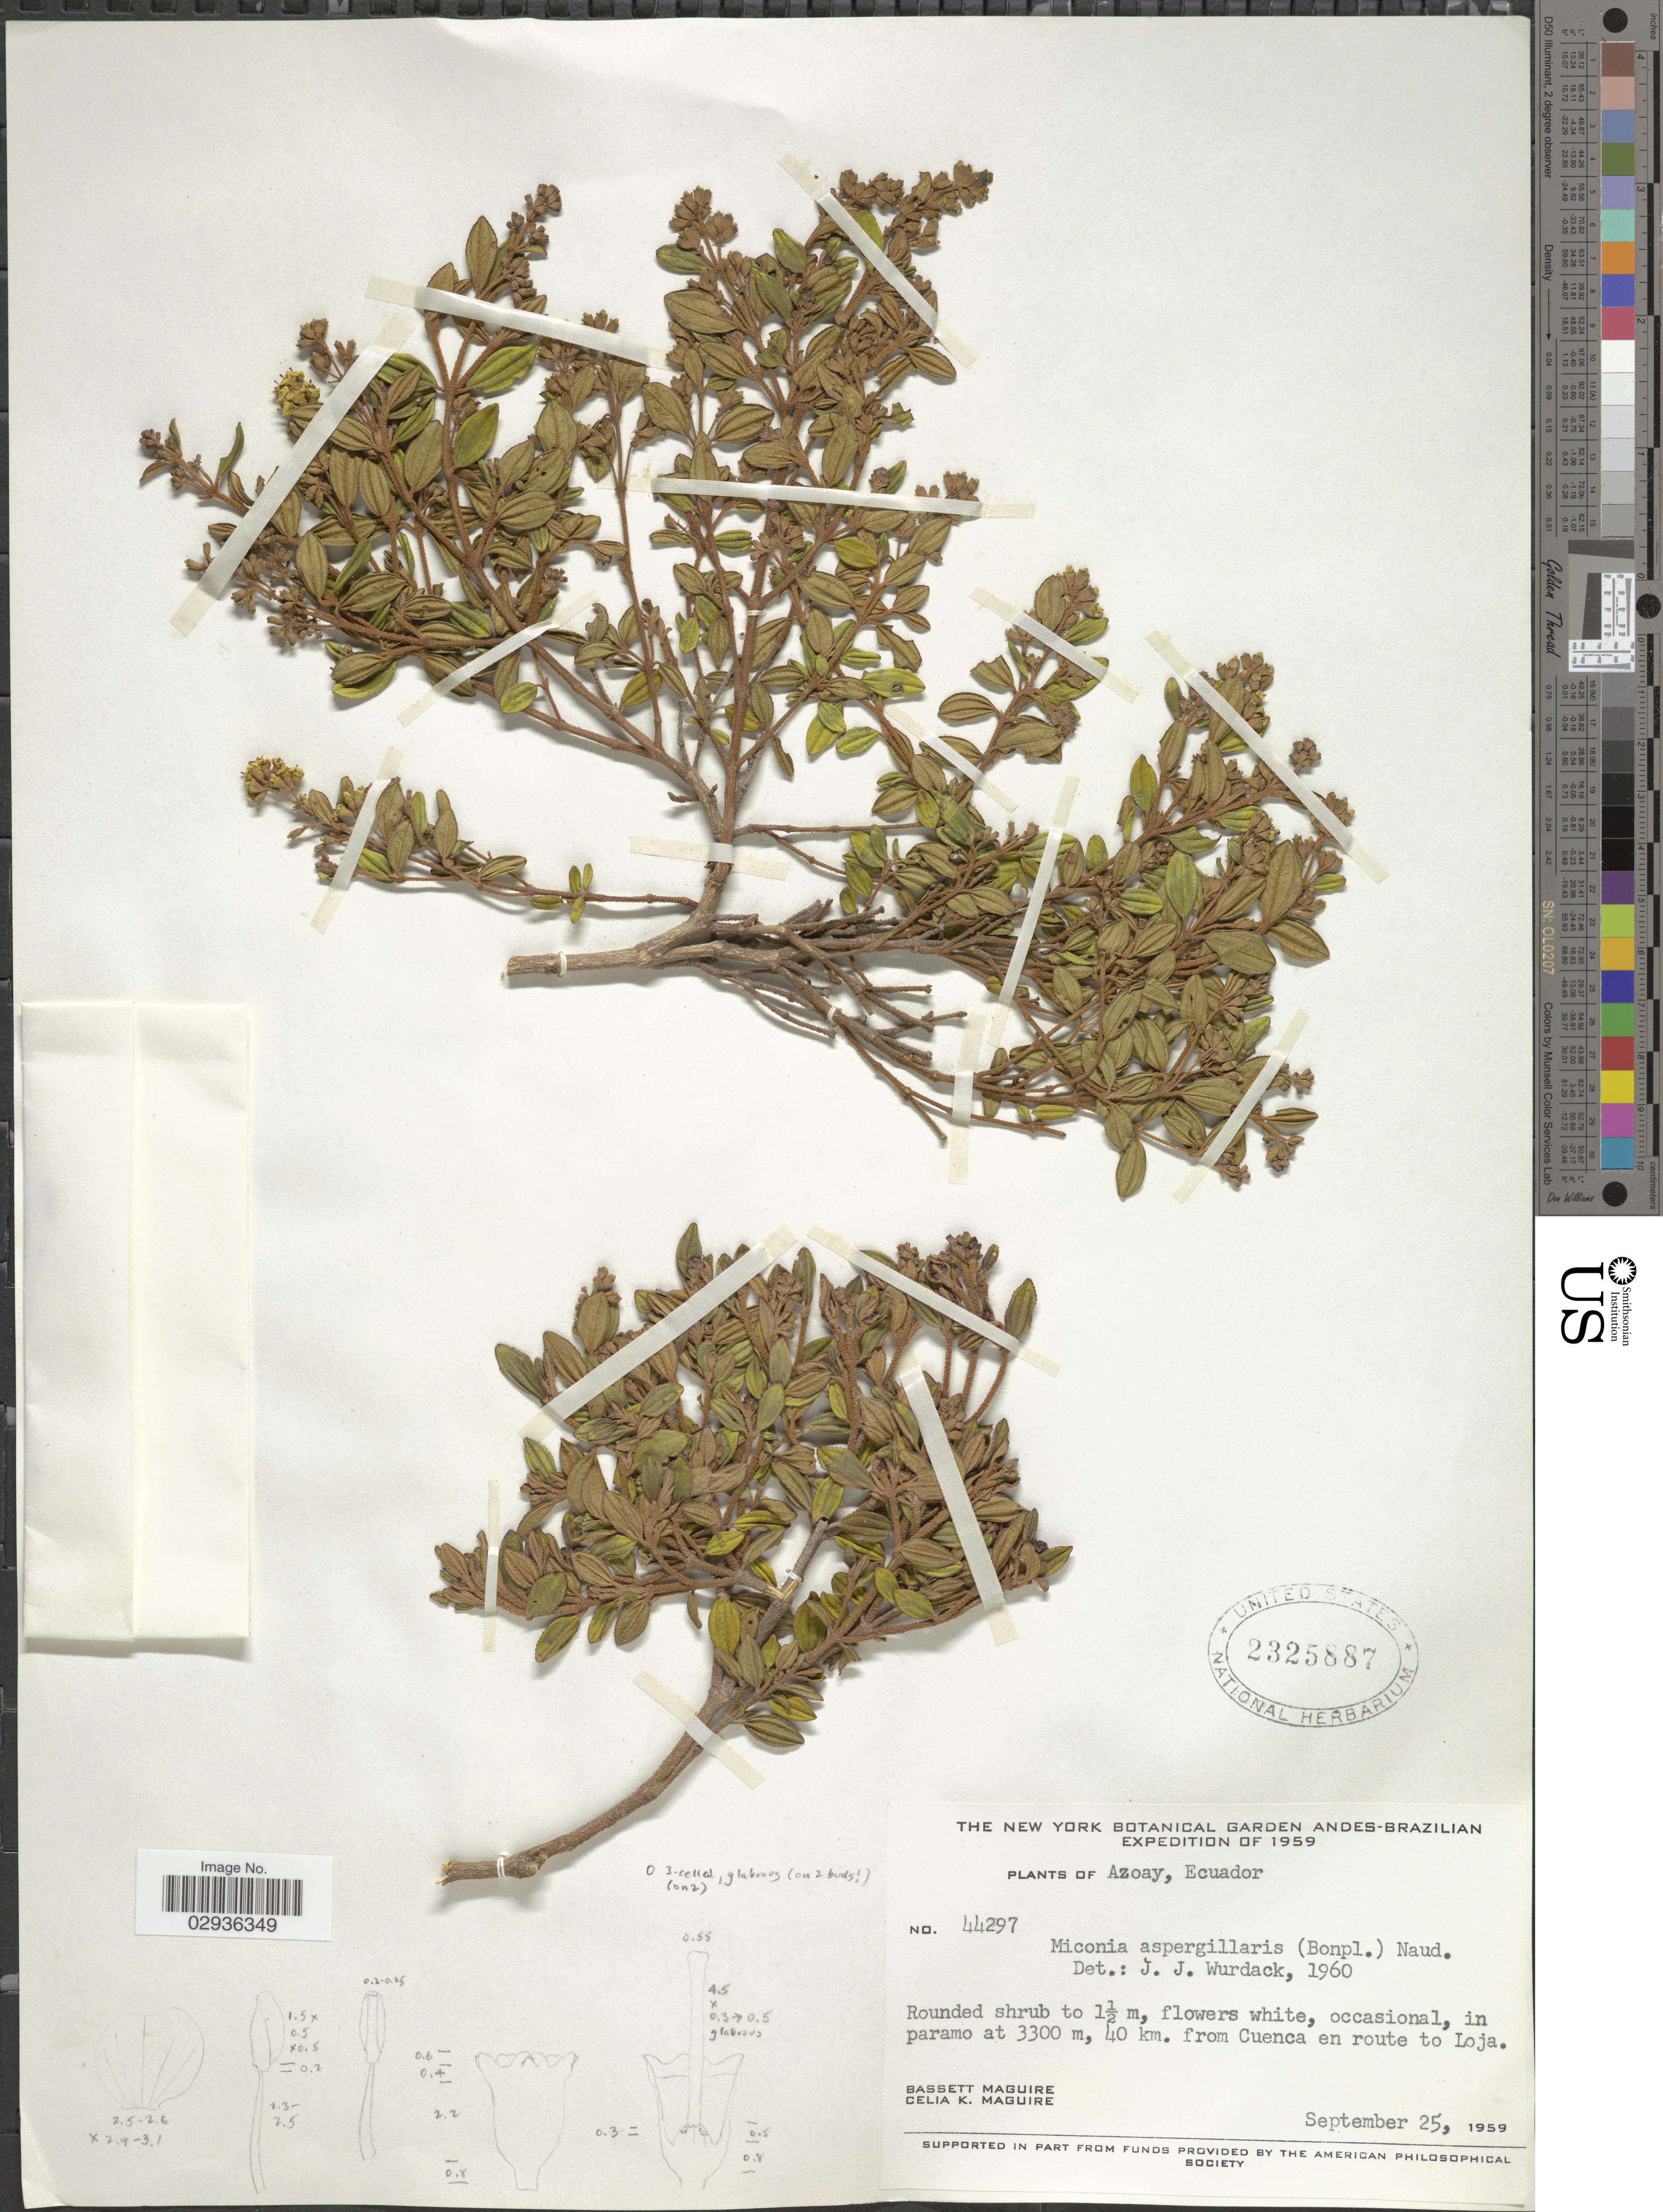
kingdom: Plantae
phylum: Tracheophyta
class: Magnoliopsida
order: Myrtales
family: Melastomataceae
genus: Miconia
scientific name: Miconia aspergillaris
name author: (Bonpl.) Naudin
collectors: B. Maguire & C. K. Maguire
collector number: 44297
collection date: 1959-09-25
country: Ecuador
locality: Azoay, in paramo, from Cuenca en route to Loja.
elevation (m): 3300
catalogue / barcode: US 2325887